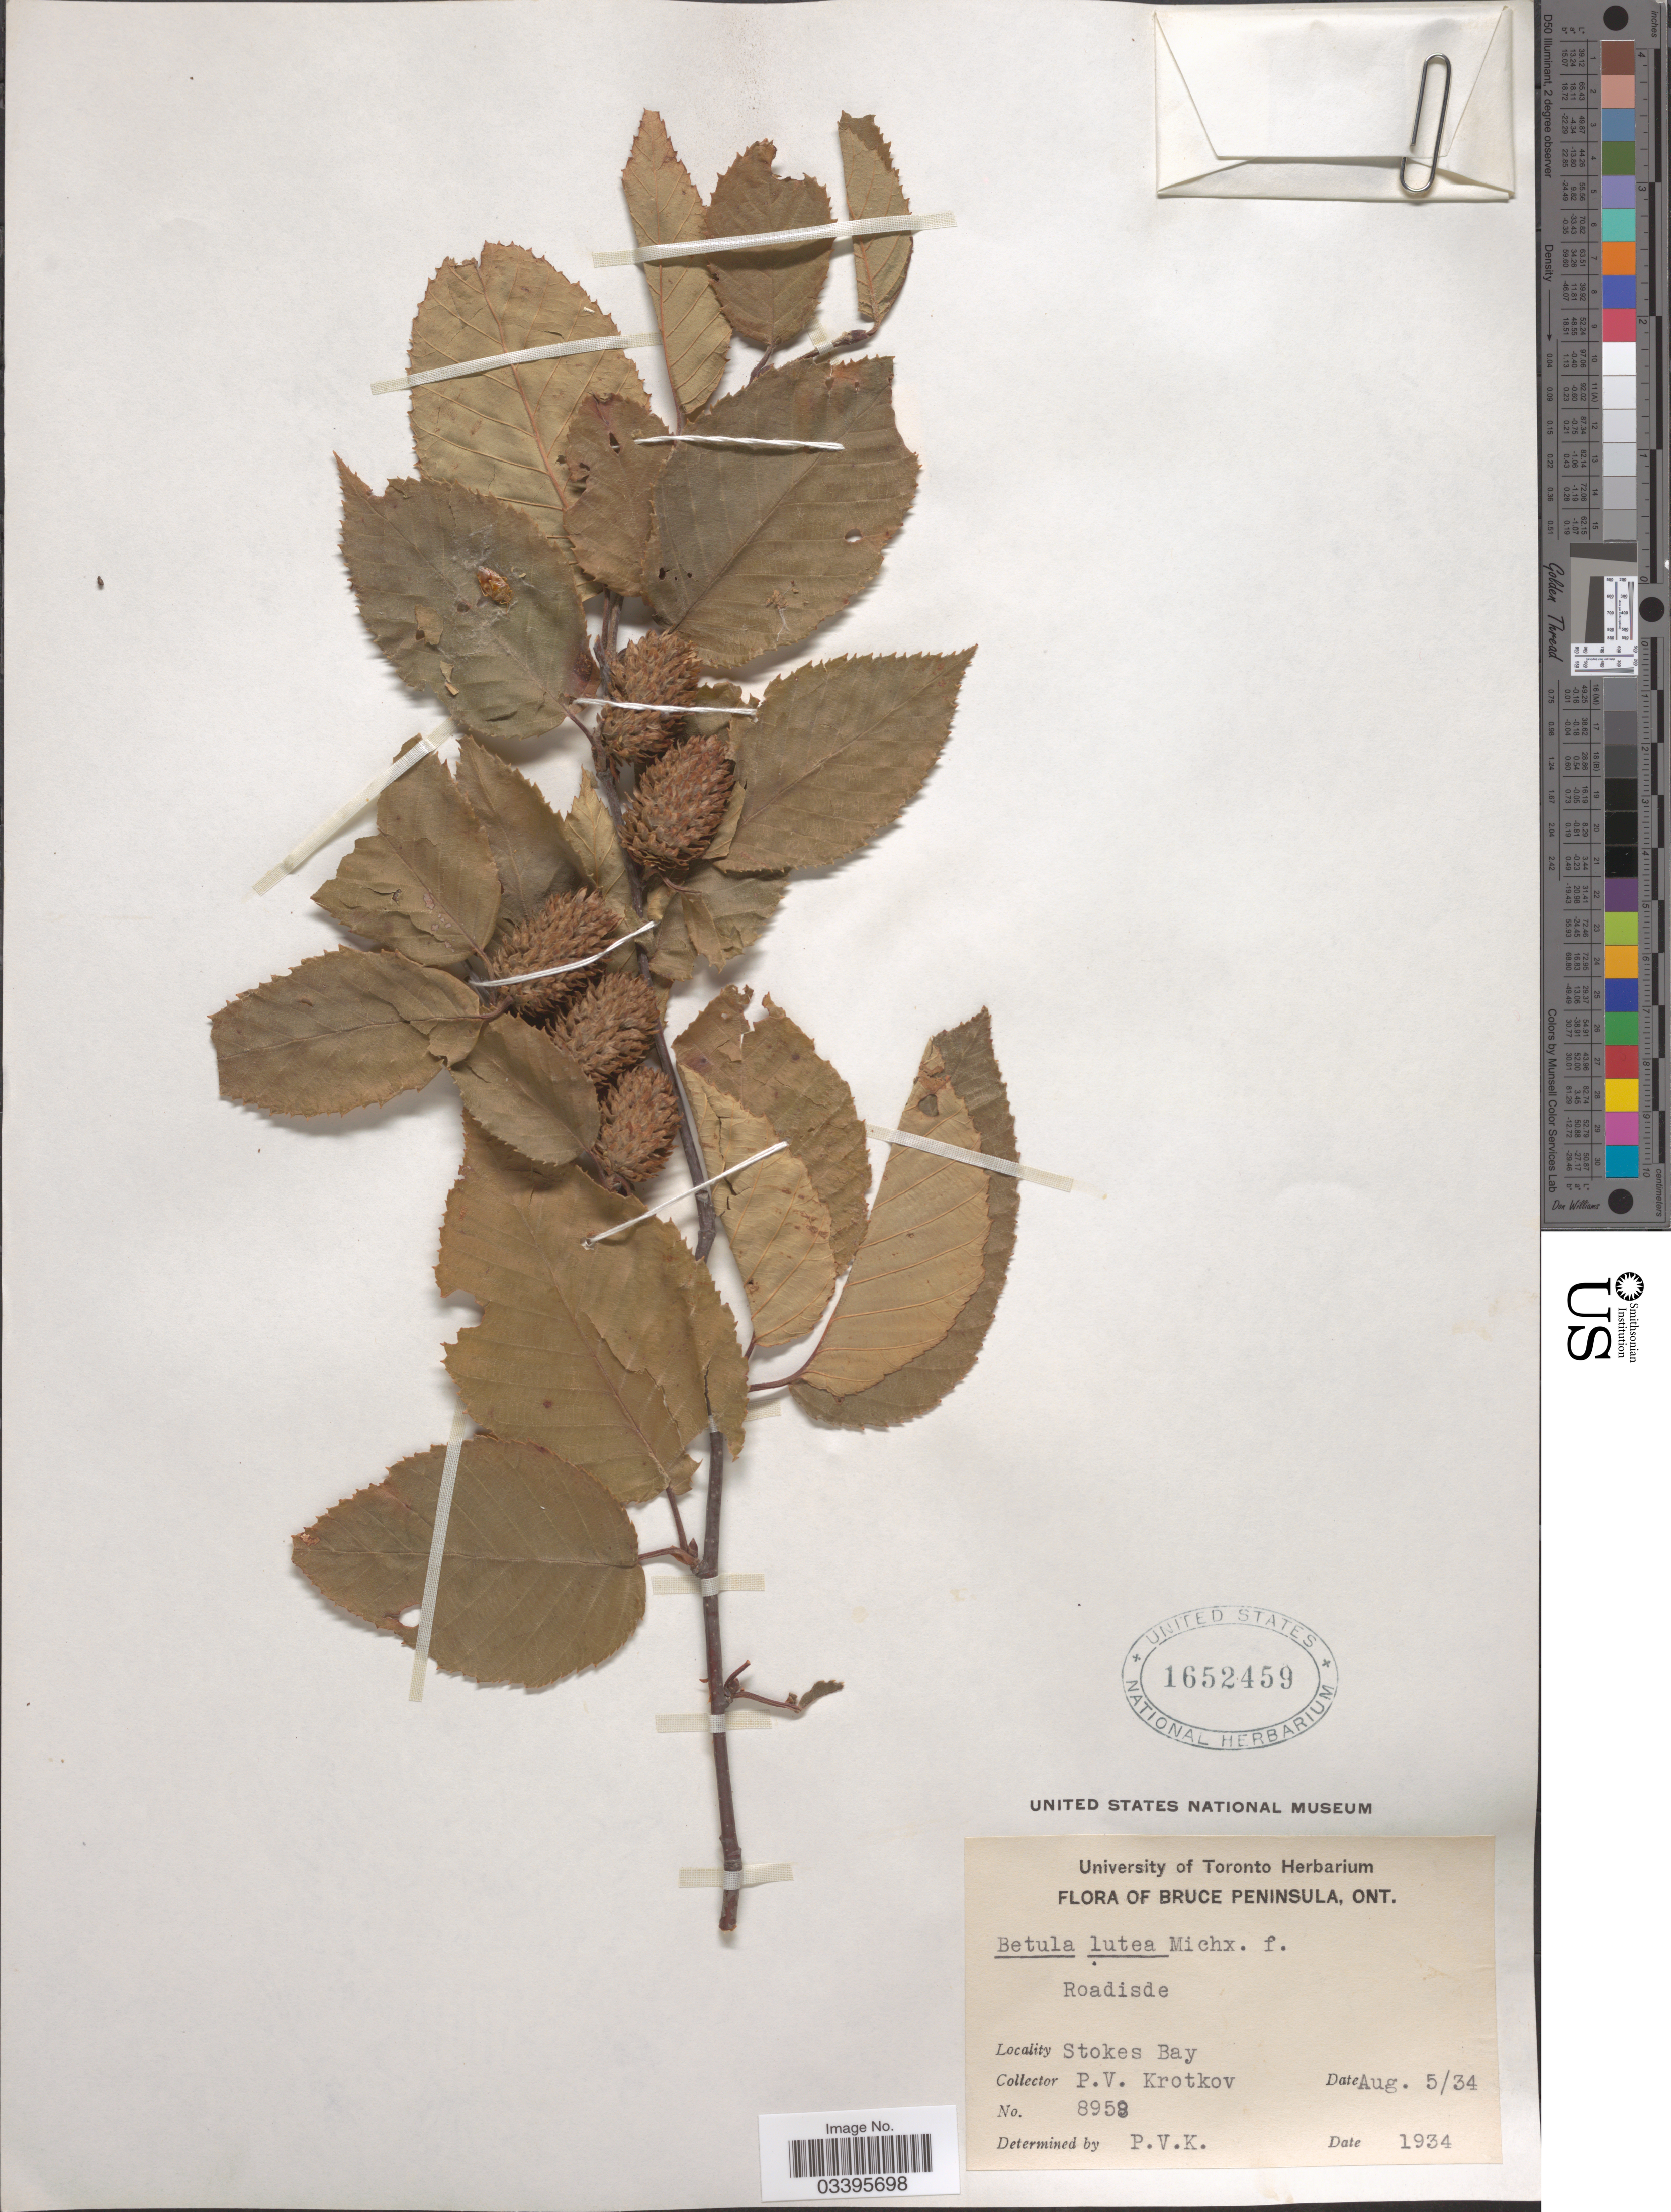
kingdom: Plantae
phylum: Tracheophyta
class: Magnoliopsida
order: Fagales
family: Betulaceae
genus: Betula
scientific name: Betula lutea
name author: F. Michx.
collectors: P. V. Krotkov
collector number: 8958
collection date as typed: Transcribed d/m/y: 5/8/34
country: Canada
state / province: Ontario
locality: Bruce Peninsula. Stokes Bay.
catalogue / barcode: US 1652459